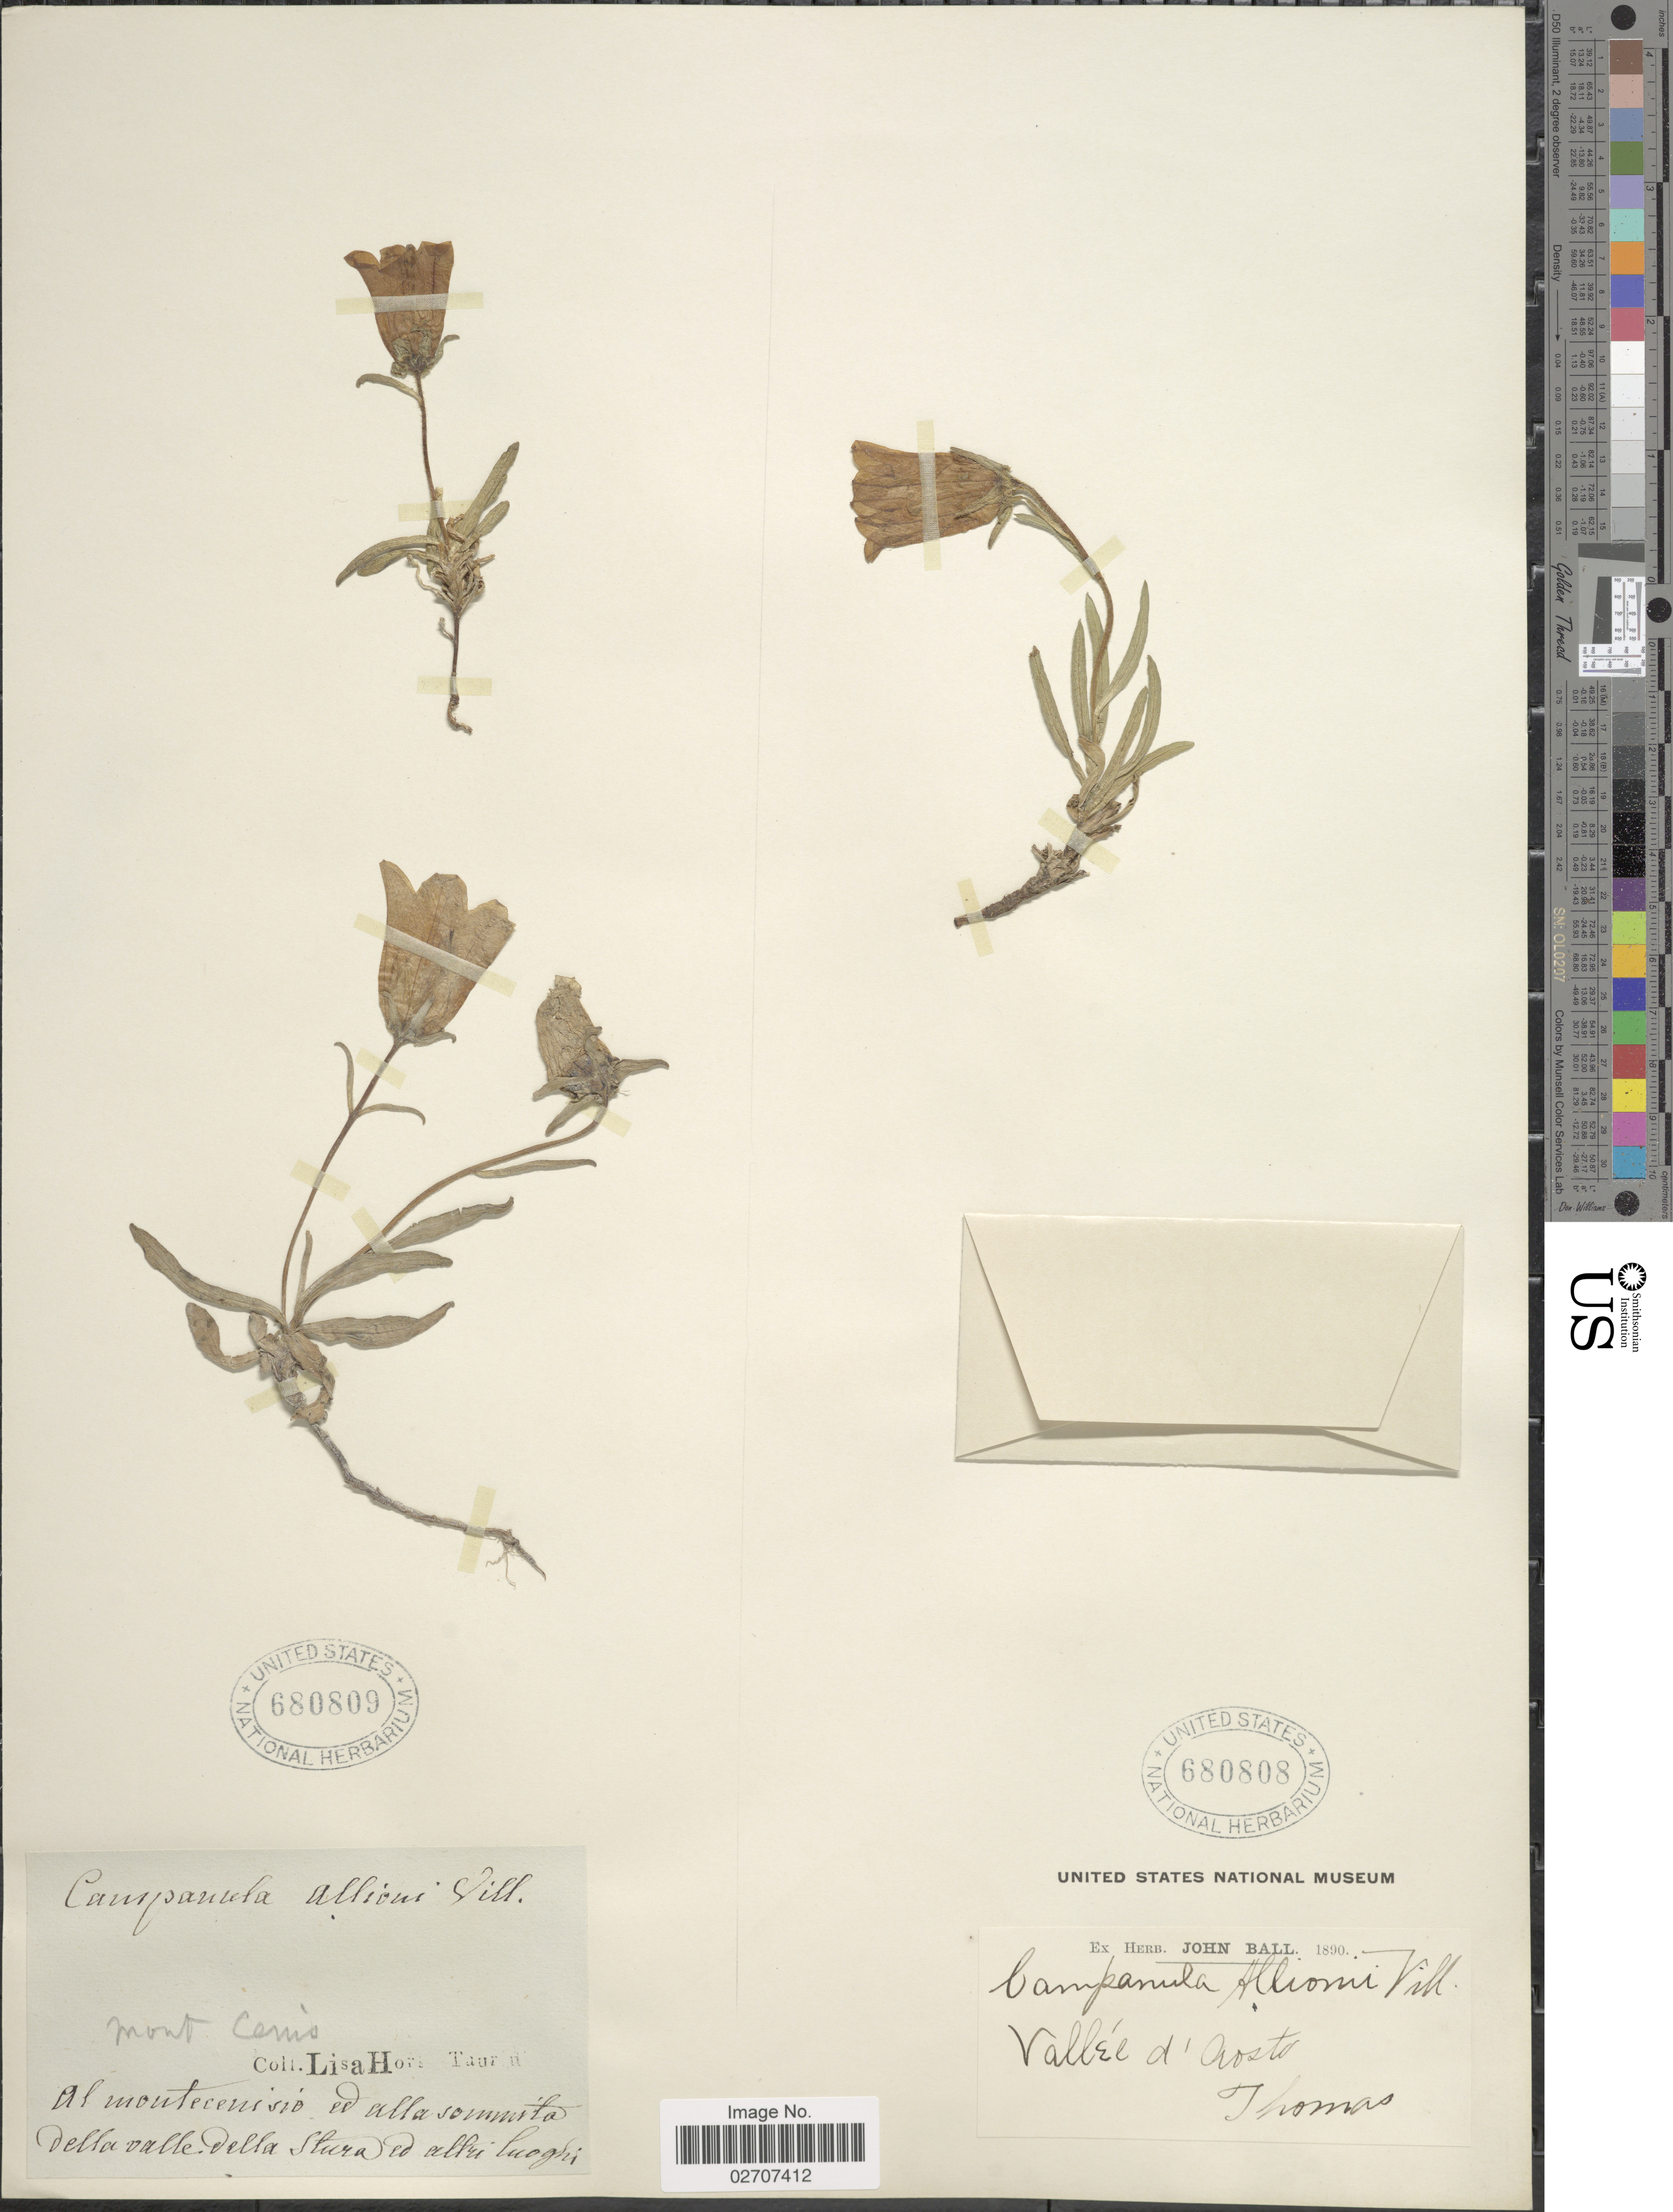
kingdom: Plantae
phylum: Tracheophyta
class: Magnoliopsida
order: Asterales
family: Campanulaceae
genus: Campanula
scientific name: Campanula allionii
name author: Vill.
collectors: -- Thomas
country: Italy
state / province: Valle d'Aosta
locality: Vallee d'Aosto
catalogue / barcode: US 680808-2